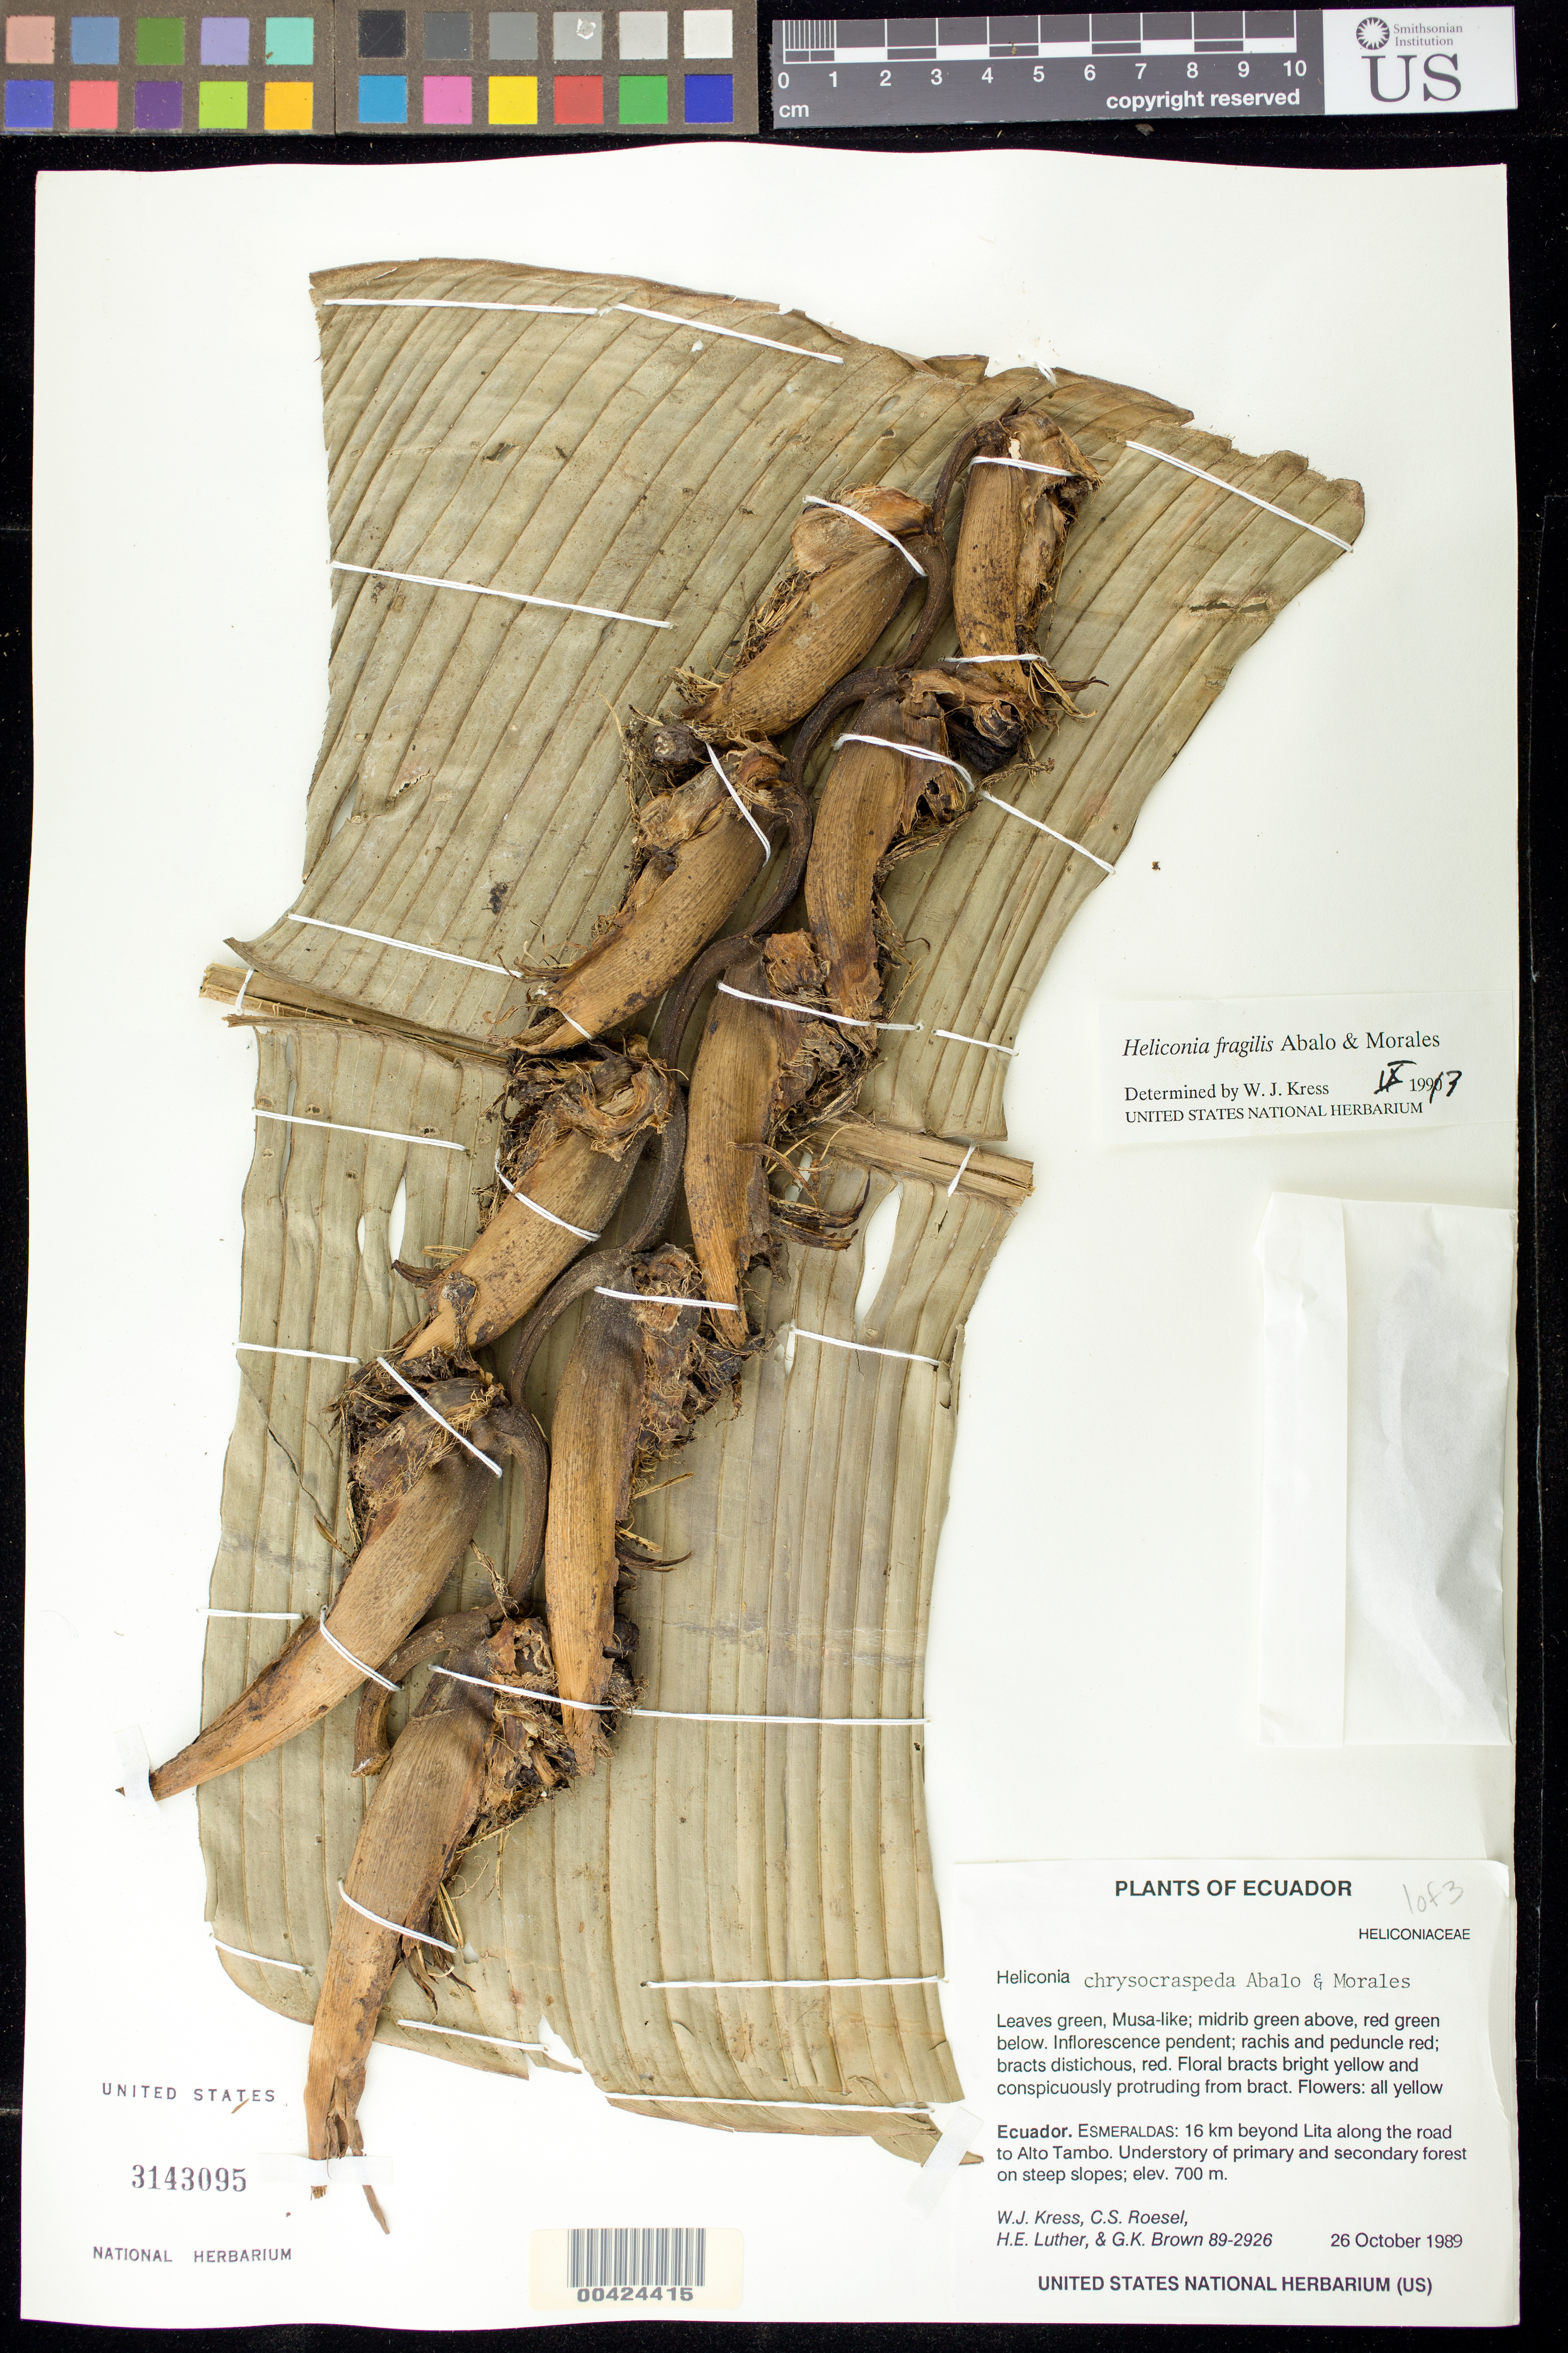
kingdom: Plantae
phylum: Tracheophyta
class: Liliopsida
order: Zingiberales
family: Heliconiaceae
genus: Heliconia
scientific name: Heliconia fragilis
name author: Abalo & G. Morales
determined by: Kress, W. J., (US), Smithsonian Institution - National Museum of Natural History (UNITED STATES)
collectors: W. J. Kress, C. S. Roesel, Harry E. Luther & G. K. Brown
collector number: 89-2926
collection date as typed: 26 Oct 1989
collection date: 1989-10-26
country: Ecuador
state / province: Esmeraldas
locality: Lita, 16 km beyond; along road to Alto Tambo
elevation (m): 700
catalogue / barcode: US 3143095